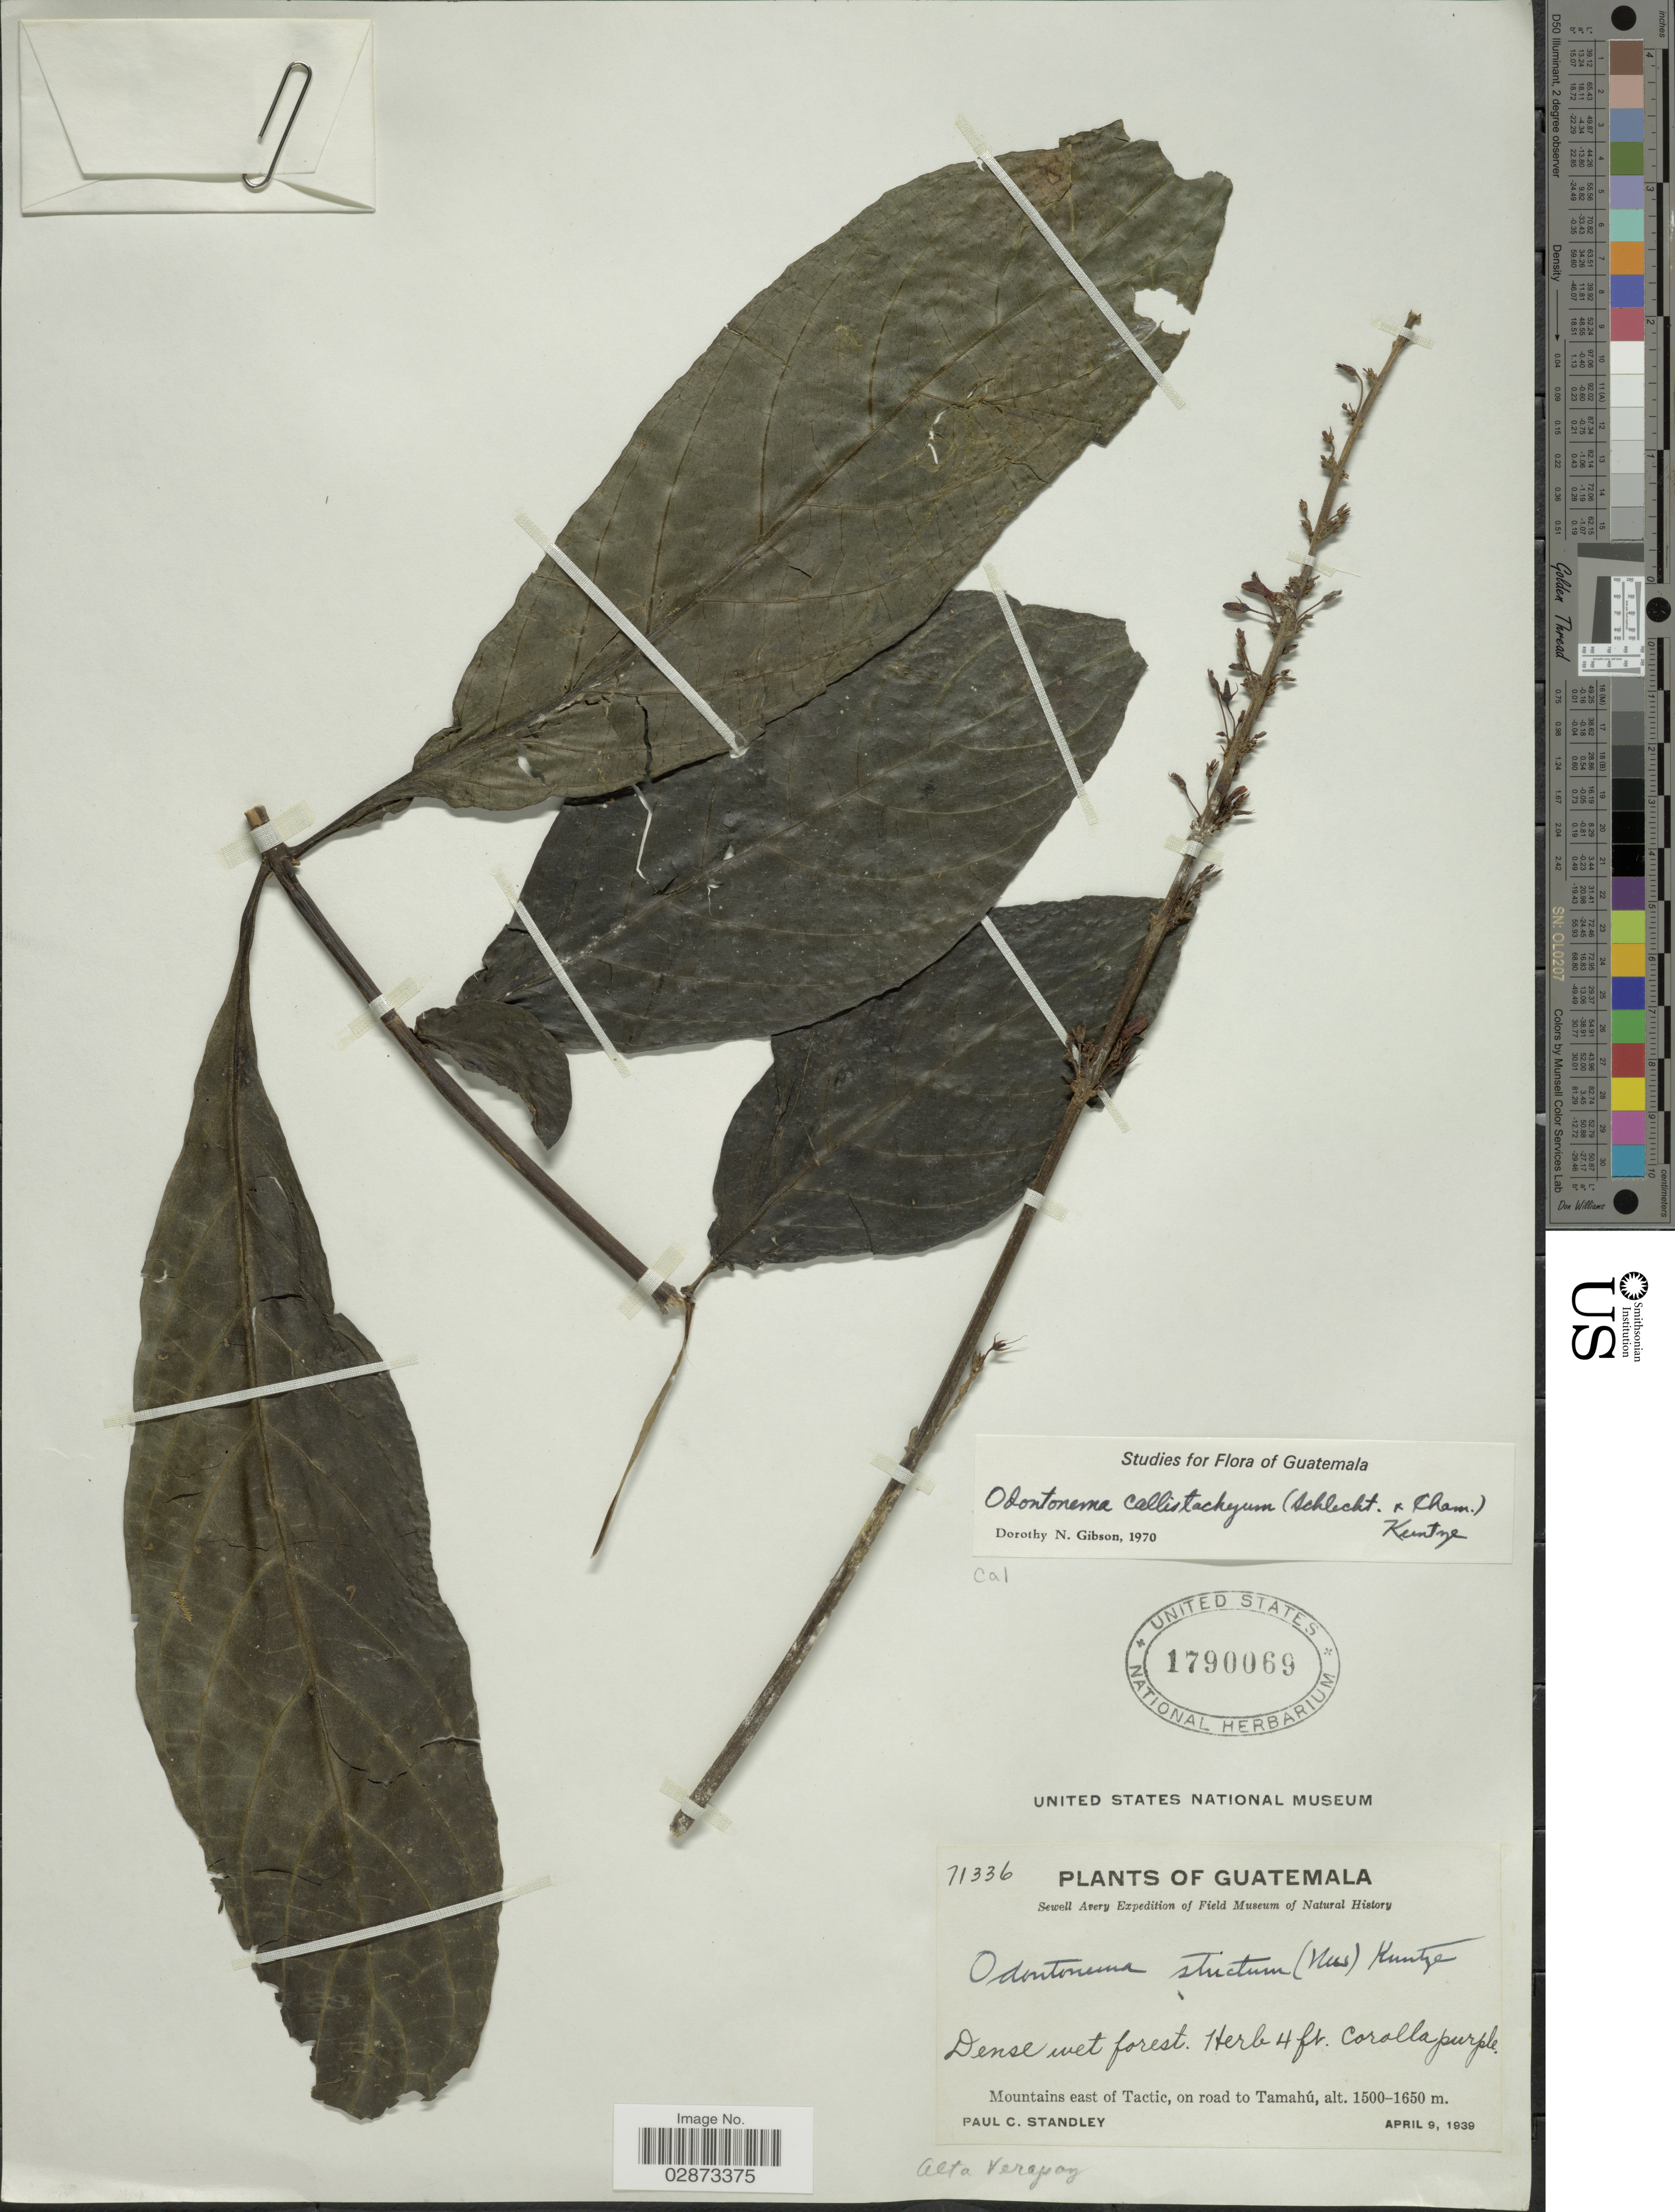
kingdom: Plantae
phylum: Tracheophyta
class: Magnoliopsida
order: Lamiales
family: Acanthaceae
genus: Odontonema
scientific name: Odontonema callistachyum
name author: (Schltdl. & Cham.) Kuntze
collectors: P. C. Standley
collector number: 71336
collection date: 1939-04-09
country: Guatemala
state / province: Alta Verapaz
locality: Mountains east of Tactic, on road to Tamahú.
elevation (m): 1500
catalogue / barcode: US 1790069